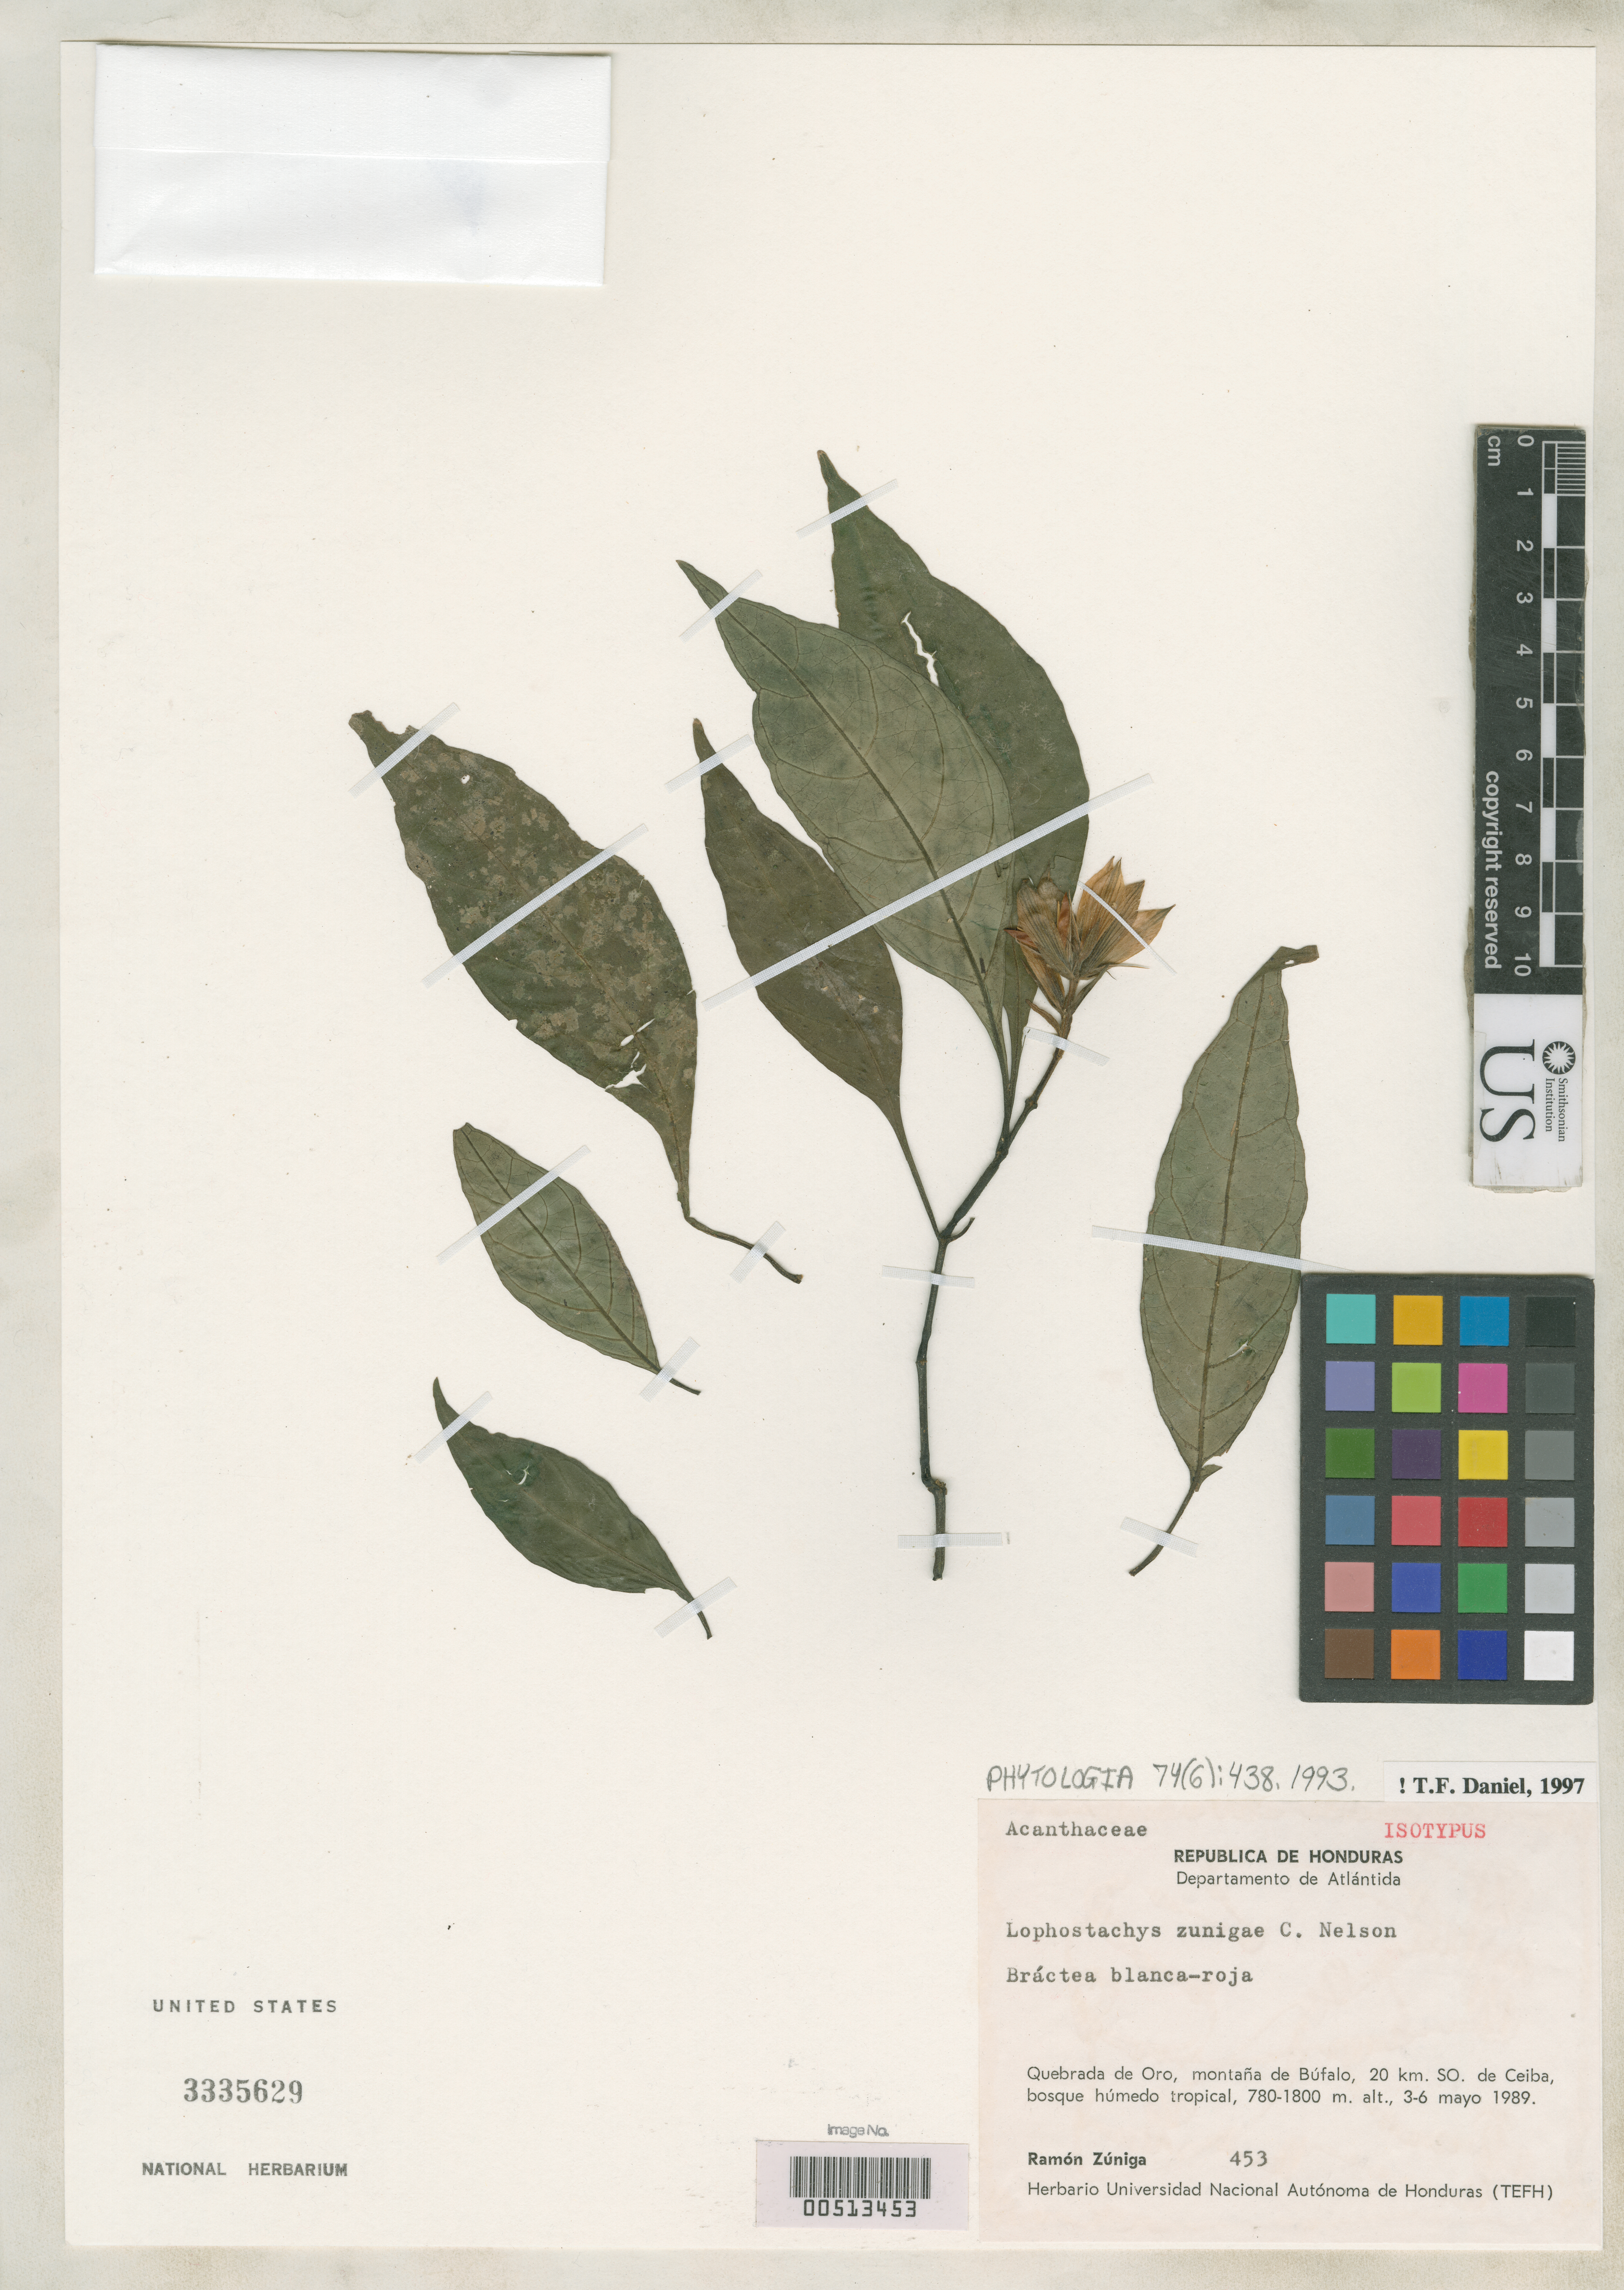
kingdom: Plantae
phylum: Tracheophyta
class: Magnoliopsida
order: Lamiales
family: Acanthaceae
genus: Lophostachys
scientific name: Lophostachys zunigae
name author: C. Nelson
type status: Isotype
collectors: R. Zuniga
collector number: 453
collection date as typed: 03 May 1989 to 06 May 1989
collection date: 1989-05-03/1989-05-06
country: Honduras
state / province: Atlántida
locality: Quebrada de Oro, Montana de Bufalo, 20 Bufalo, im Sode Ceiba.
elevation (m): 780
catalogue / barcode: US 3335629